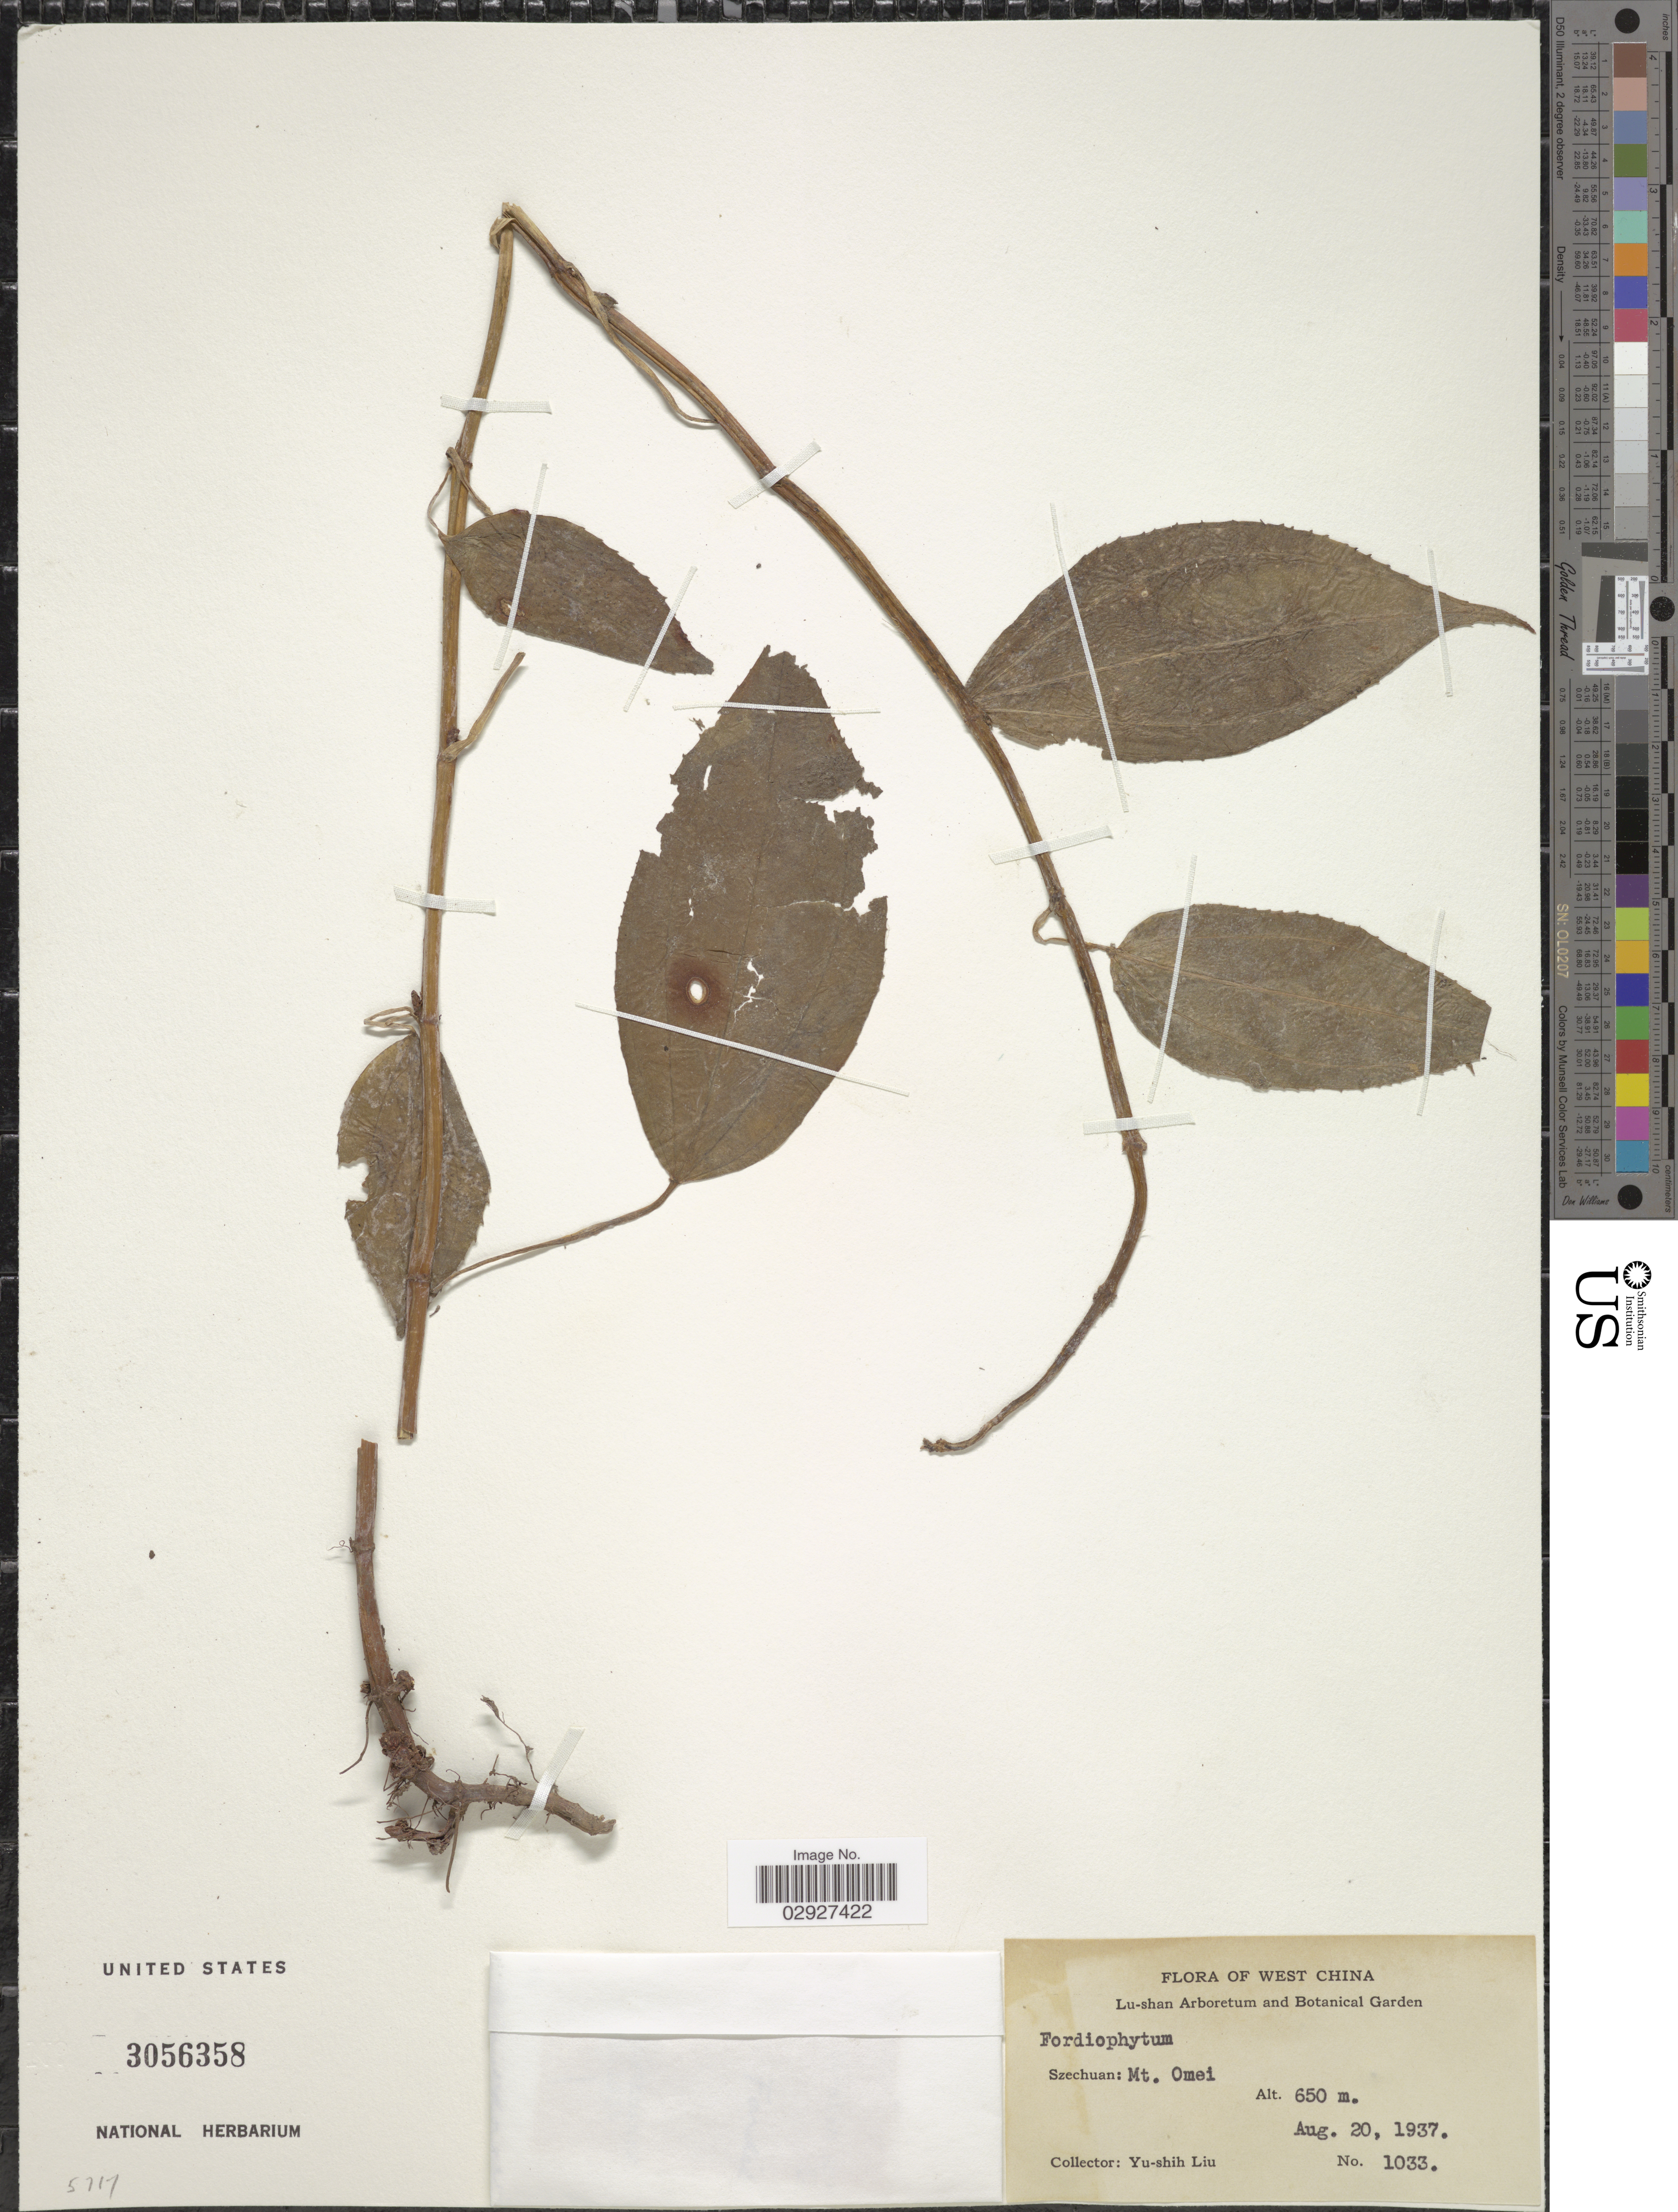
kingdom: Plantae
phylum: Tracheophyta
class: Magnoliopsida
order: Myrtales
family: Melastomataceae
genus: Fordiophyton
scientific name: Fordiophyton sp.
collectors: Y.-S. Liu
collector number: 1033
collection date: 1937-08-20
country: China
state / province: Sichuan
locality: West China, Szechuan: Mt. Omei.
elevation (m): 650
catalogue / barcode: US 3056358